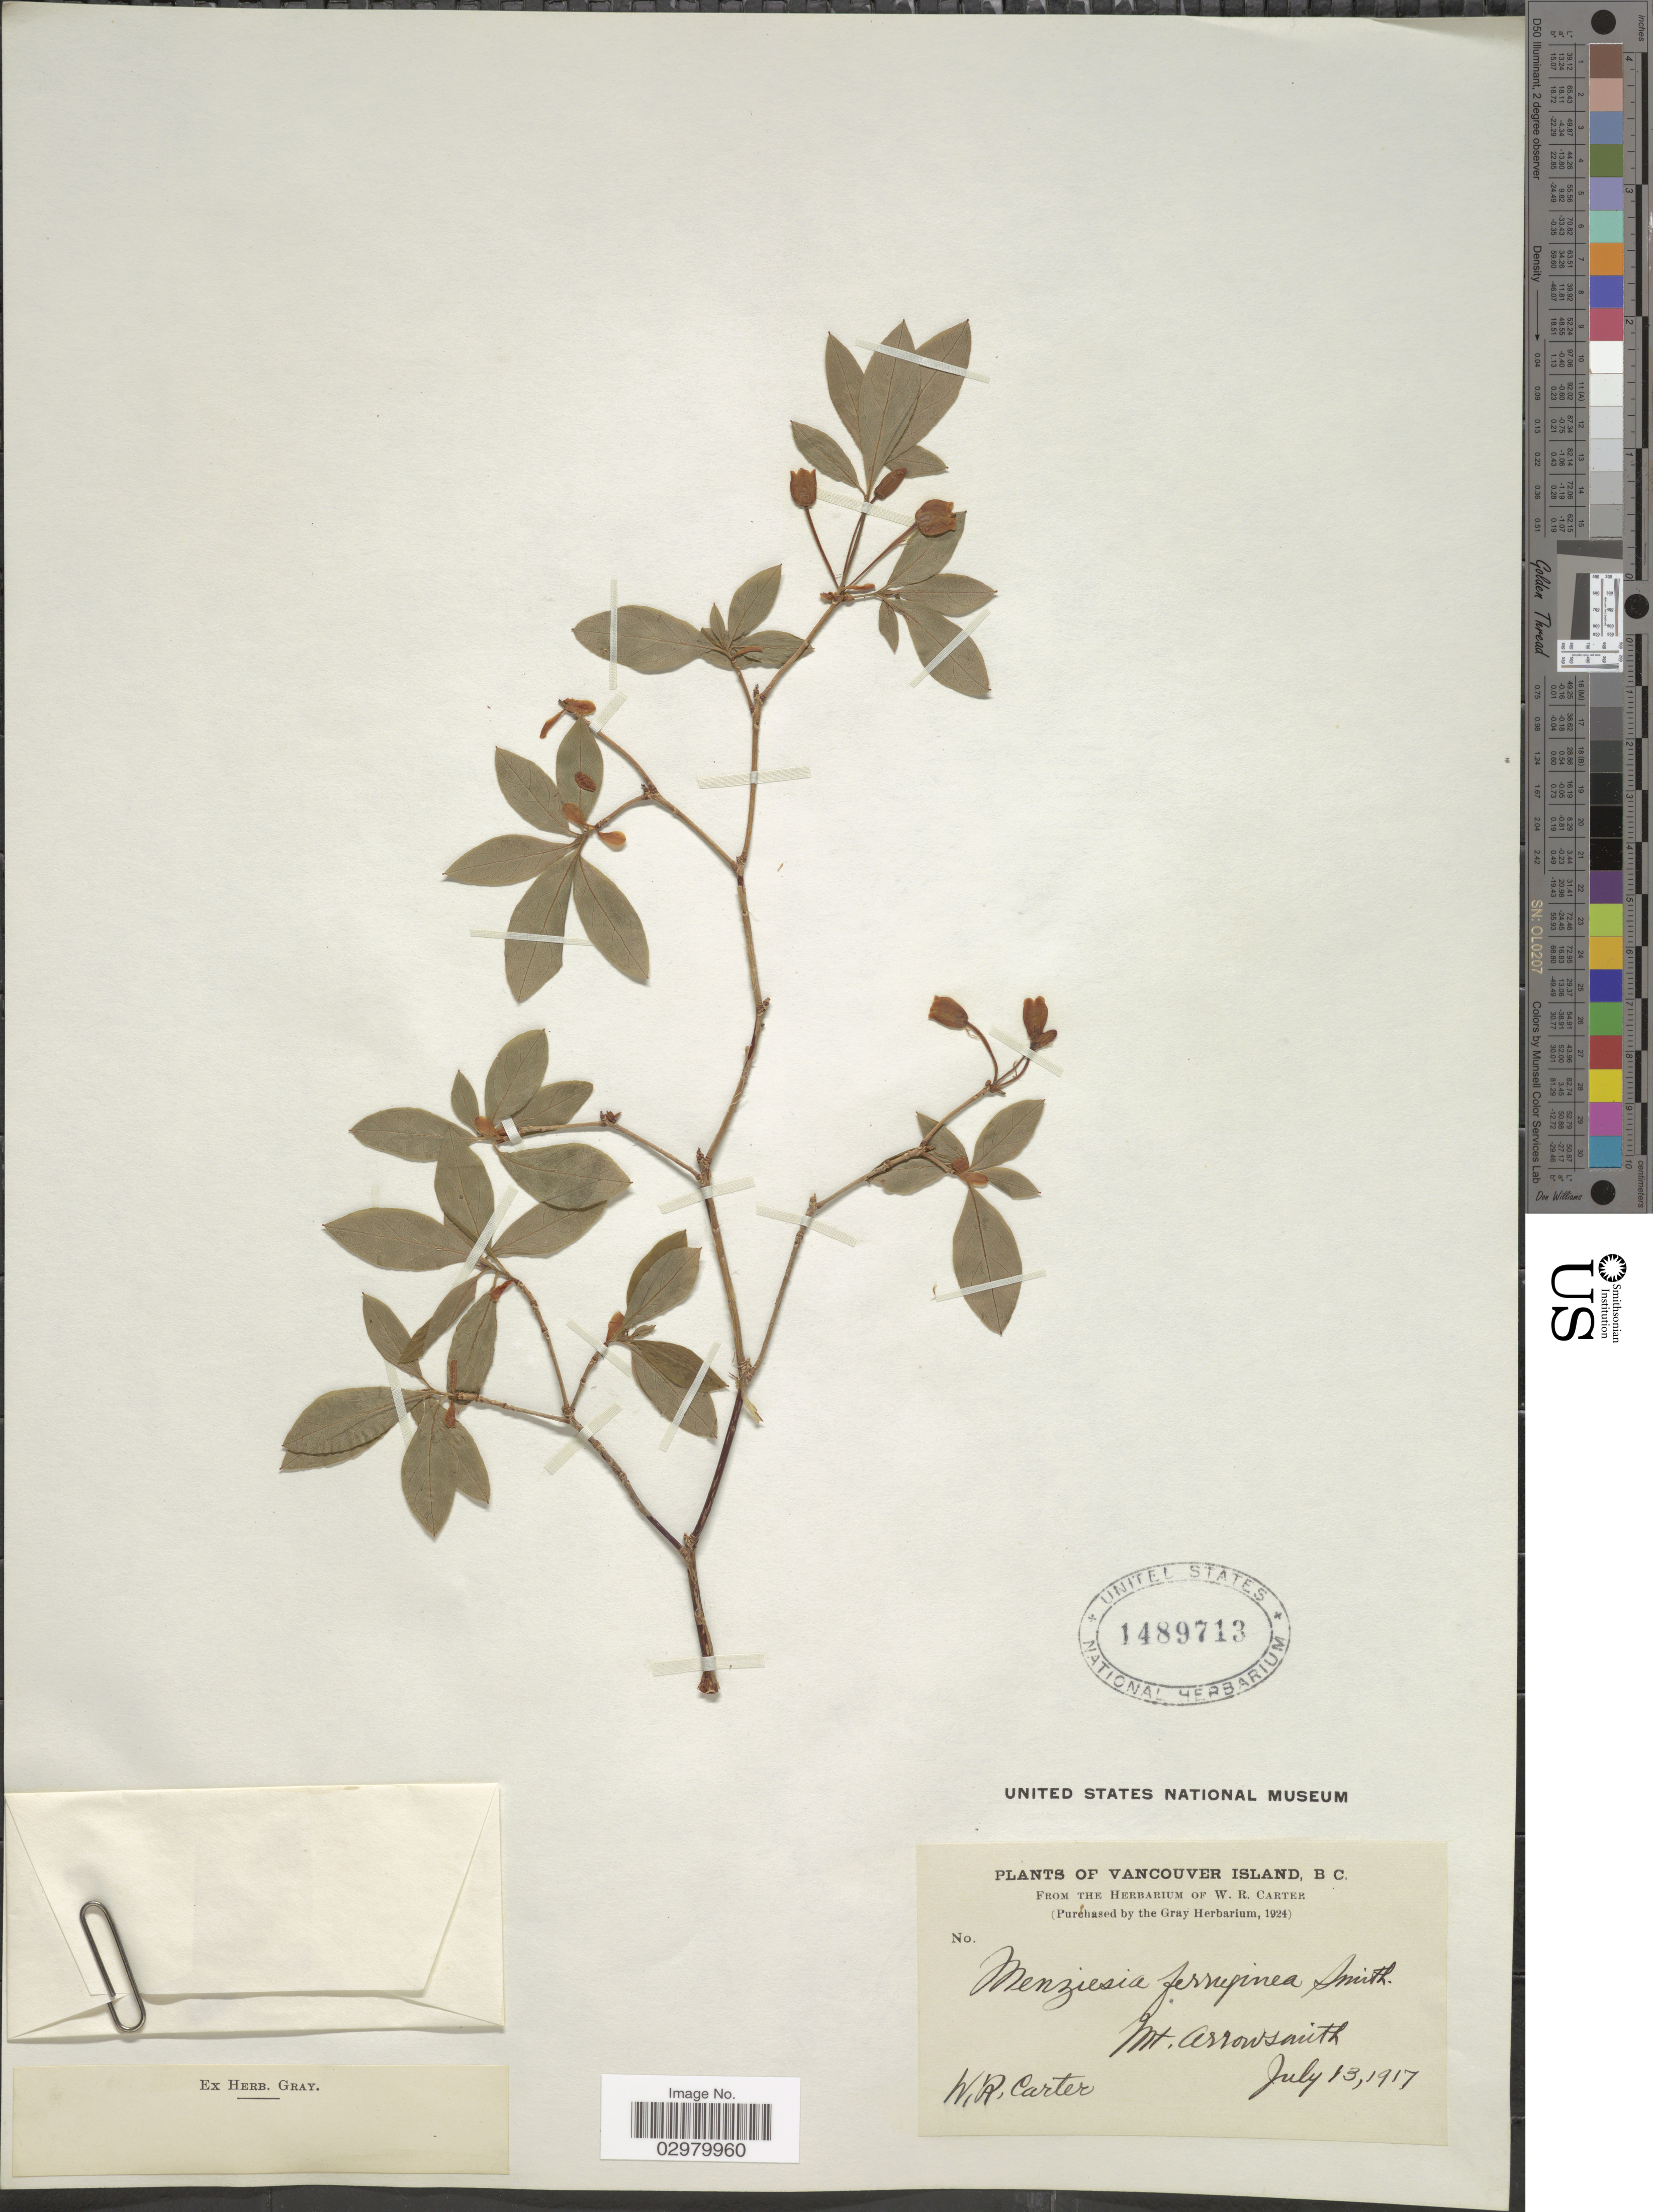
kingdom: Plantae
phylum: Tracheophyta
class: Magnoliopsida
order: Ericales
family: Ericaceae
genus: Menziesia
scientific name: Menziesia ferruginea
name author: Sm.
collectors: W. R. Carter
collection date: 1917-07-13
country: Canada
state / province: British Columbia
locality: Vancouver Island, B. C. Mt. Arrowsmith.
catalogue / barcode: US 1489713